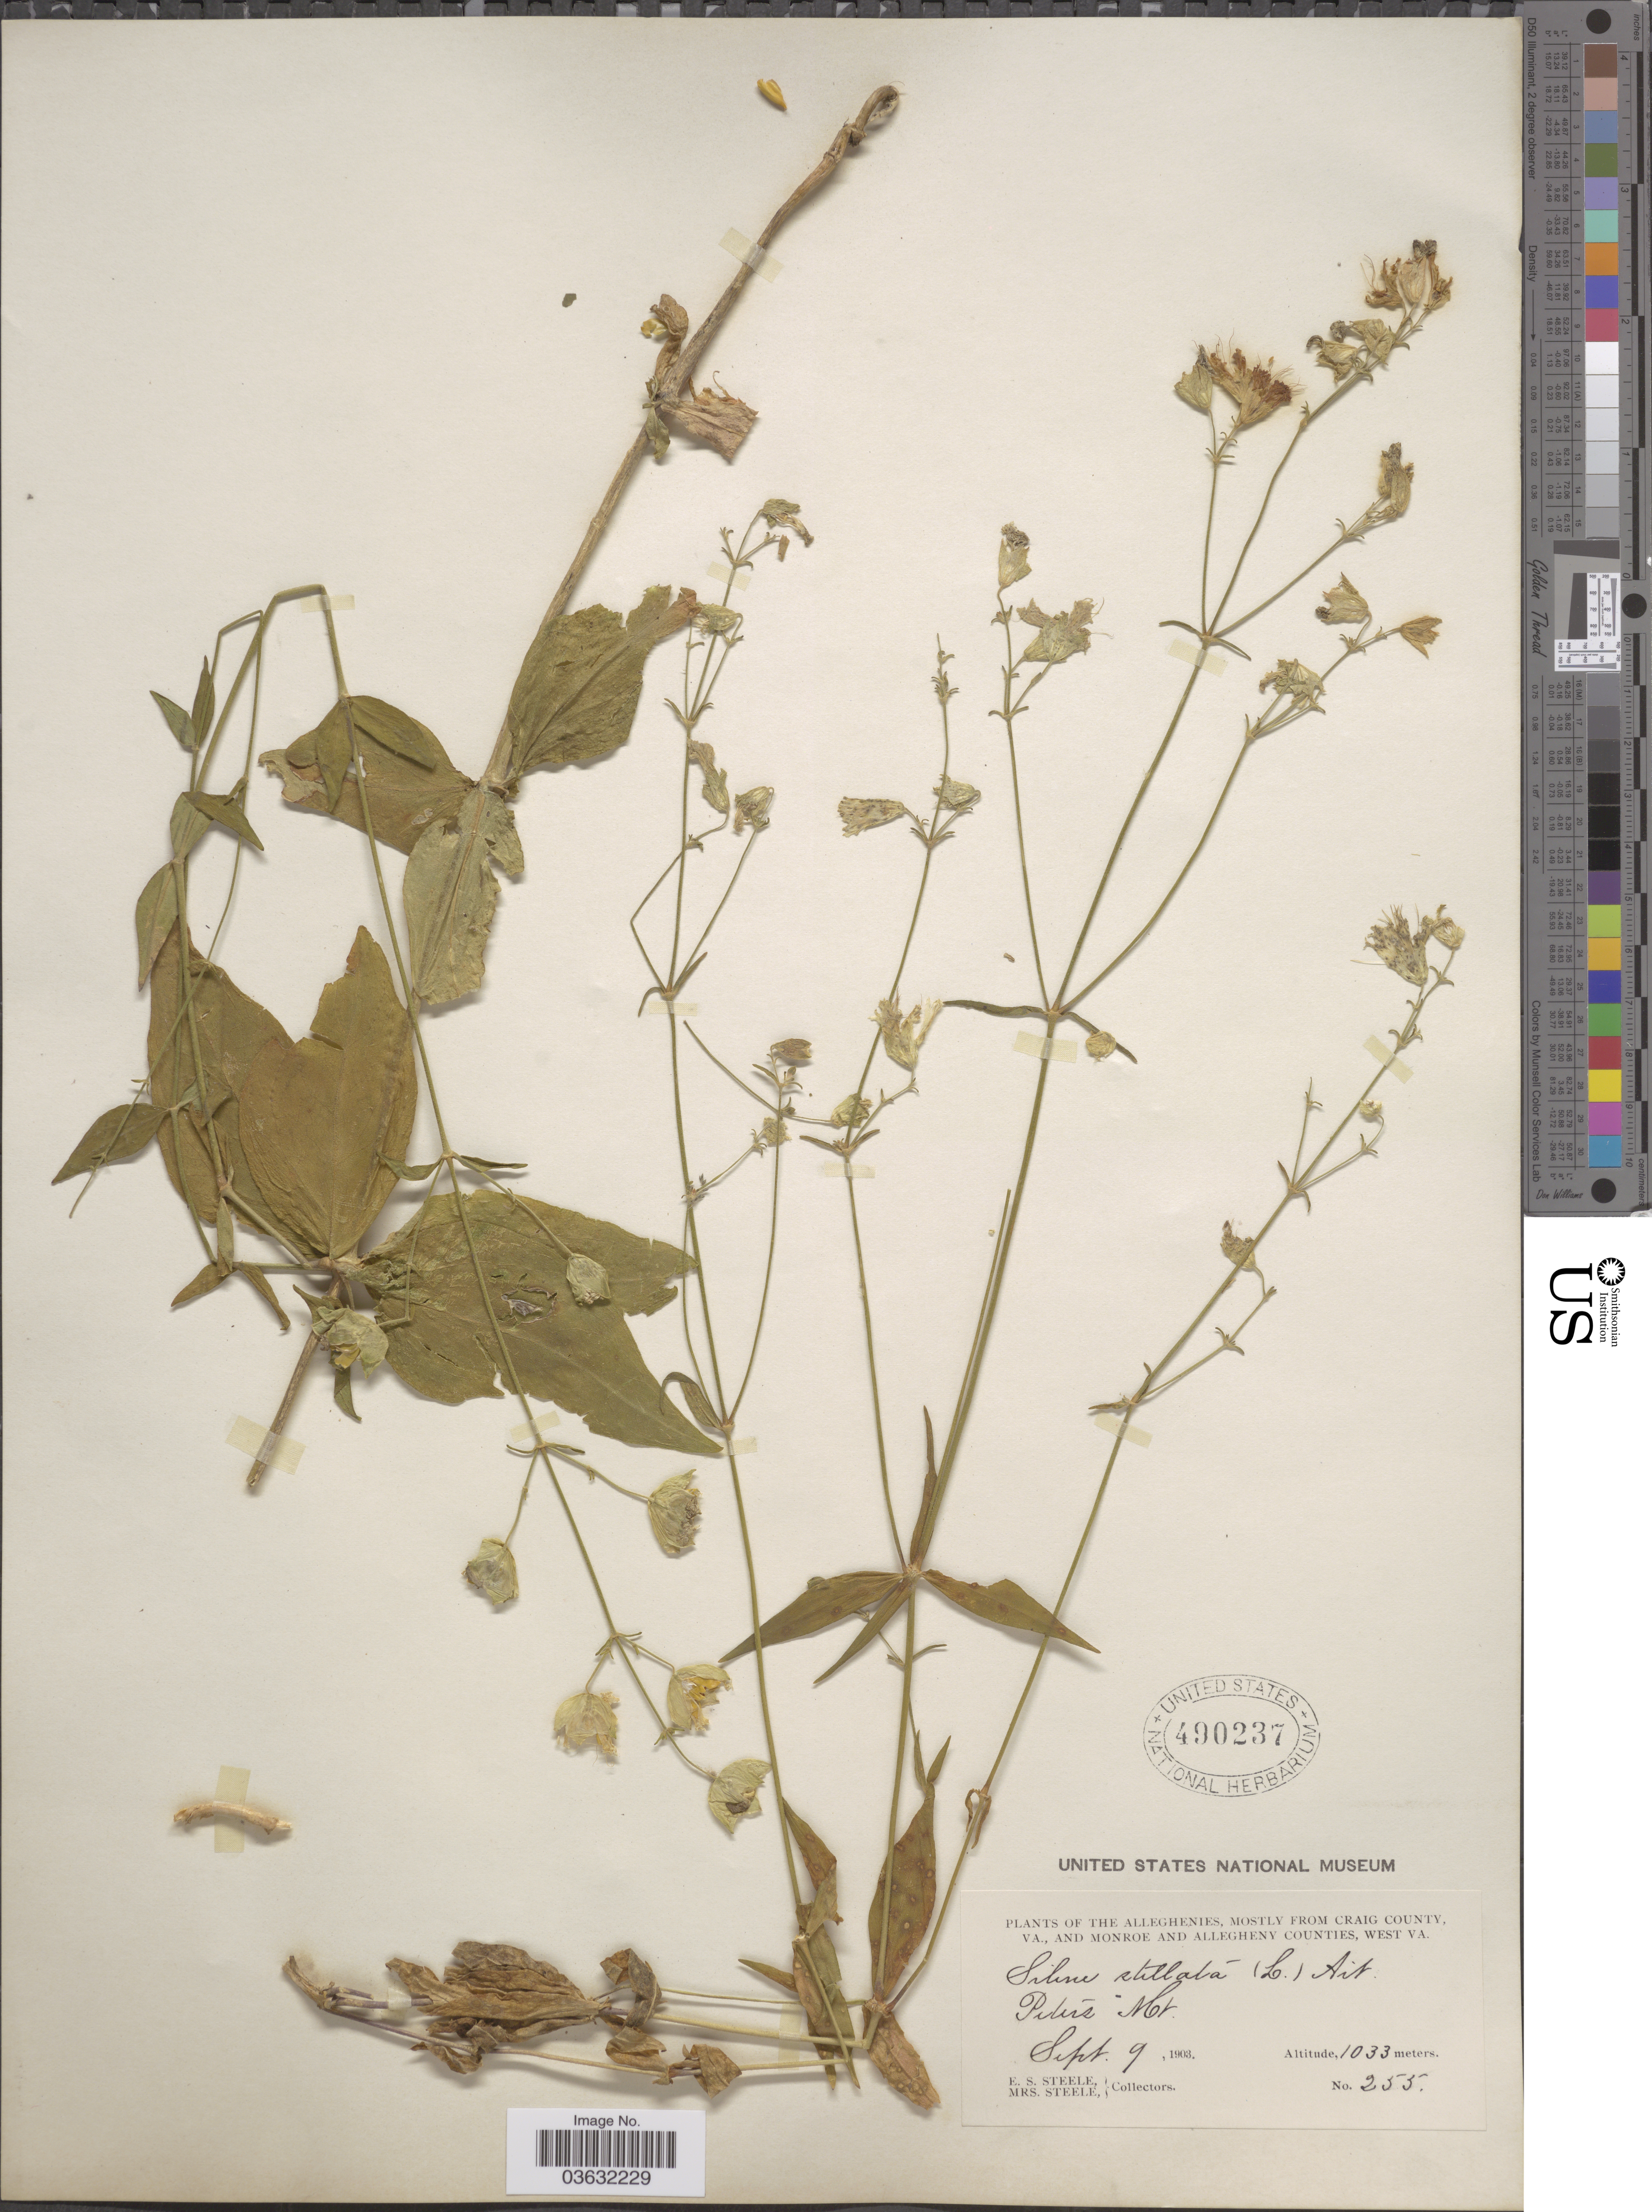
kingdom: Plantae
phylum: Tracheophyta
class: Magnoliopsida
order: Caryophyllales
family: Caryophyllaceae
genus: Silene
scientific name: Silene stellata var. stellata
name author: (L.) Coyte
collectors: E. Steele & Mrs. E. S. Steele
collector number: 255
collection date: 1903-09-09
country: United States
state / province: Virginia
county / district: Craig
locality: The Alleghenies, mostly from Craig County, Va., and Monroe and Allegheny County, West Va. Peters Mt.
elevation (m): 1033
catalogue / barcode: US 490237